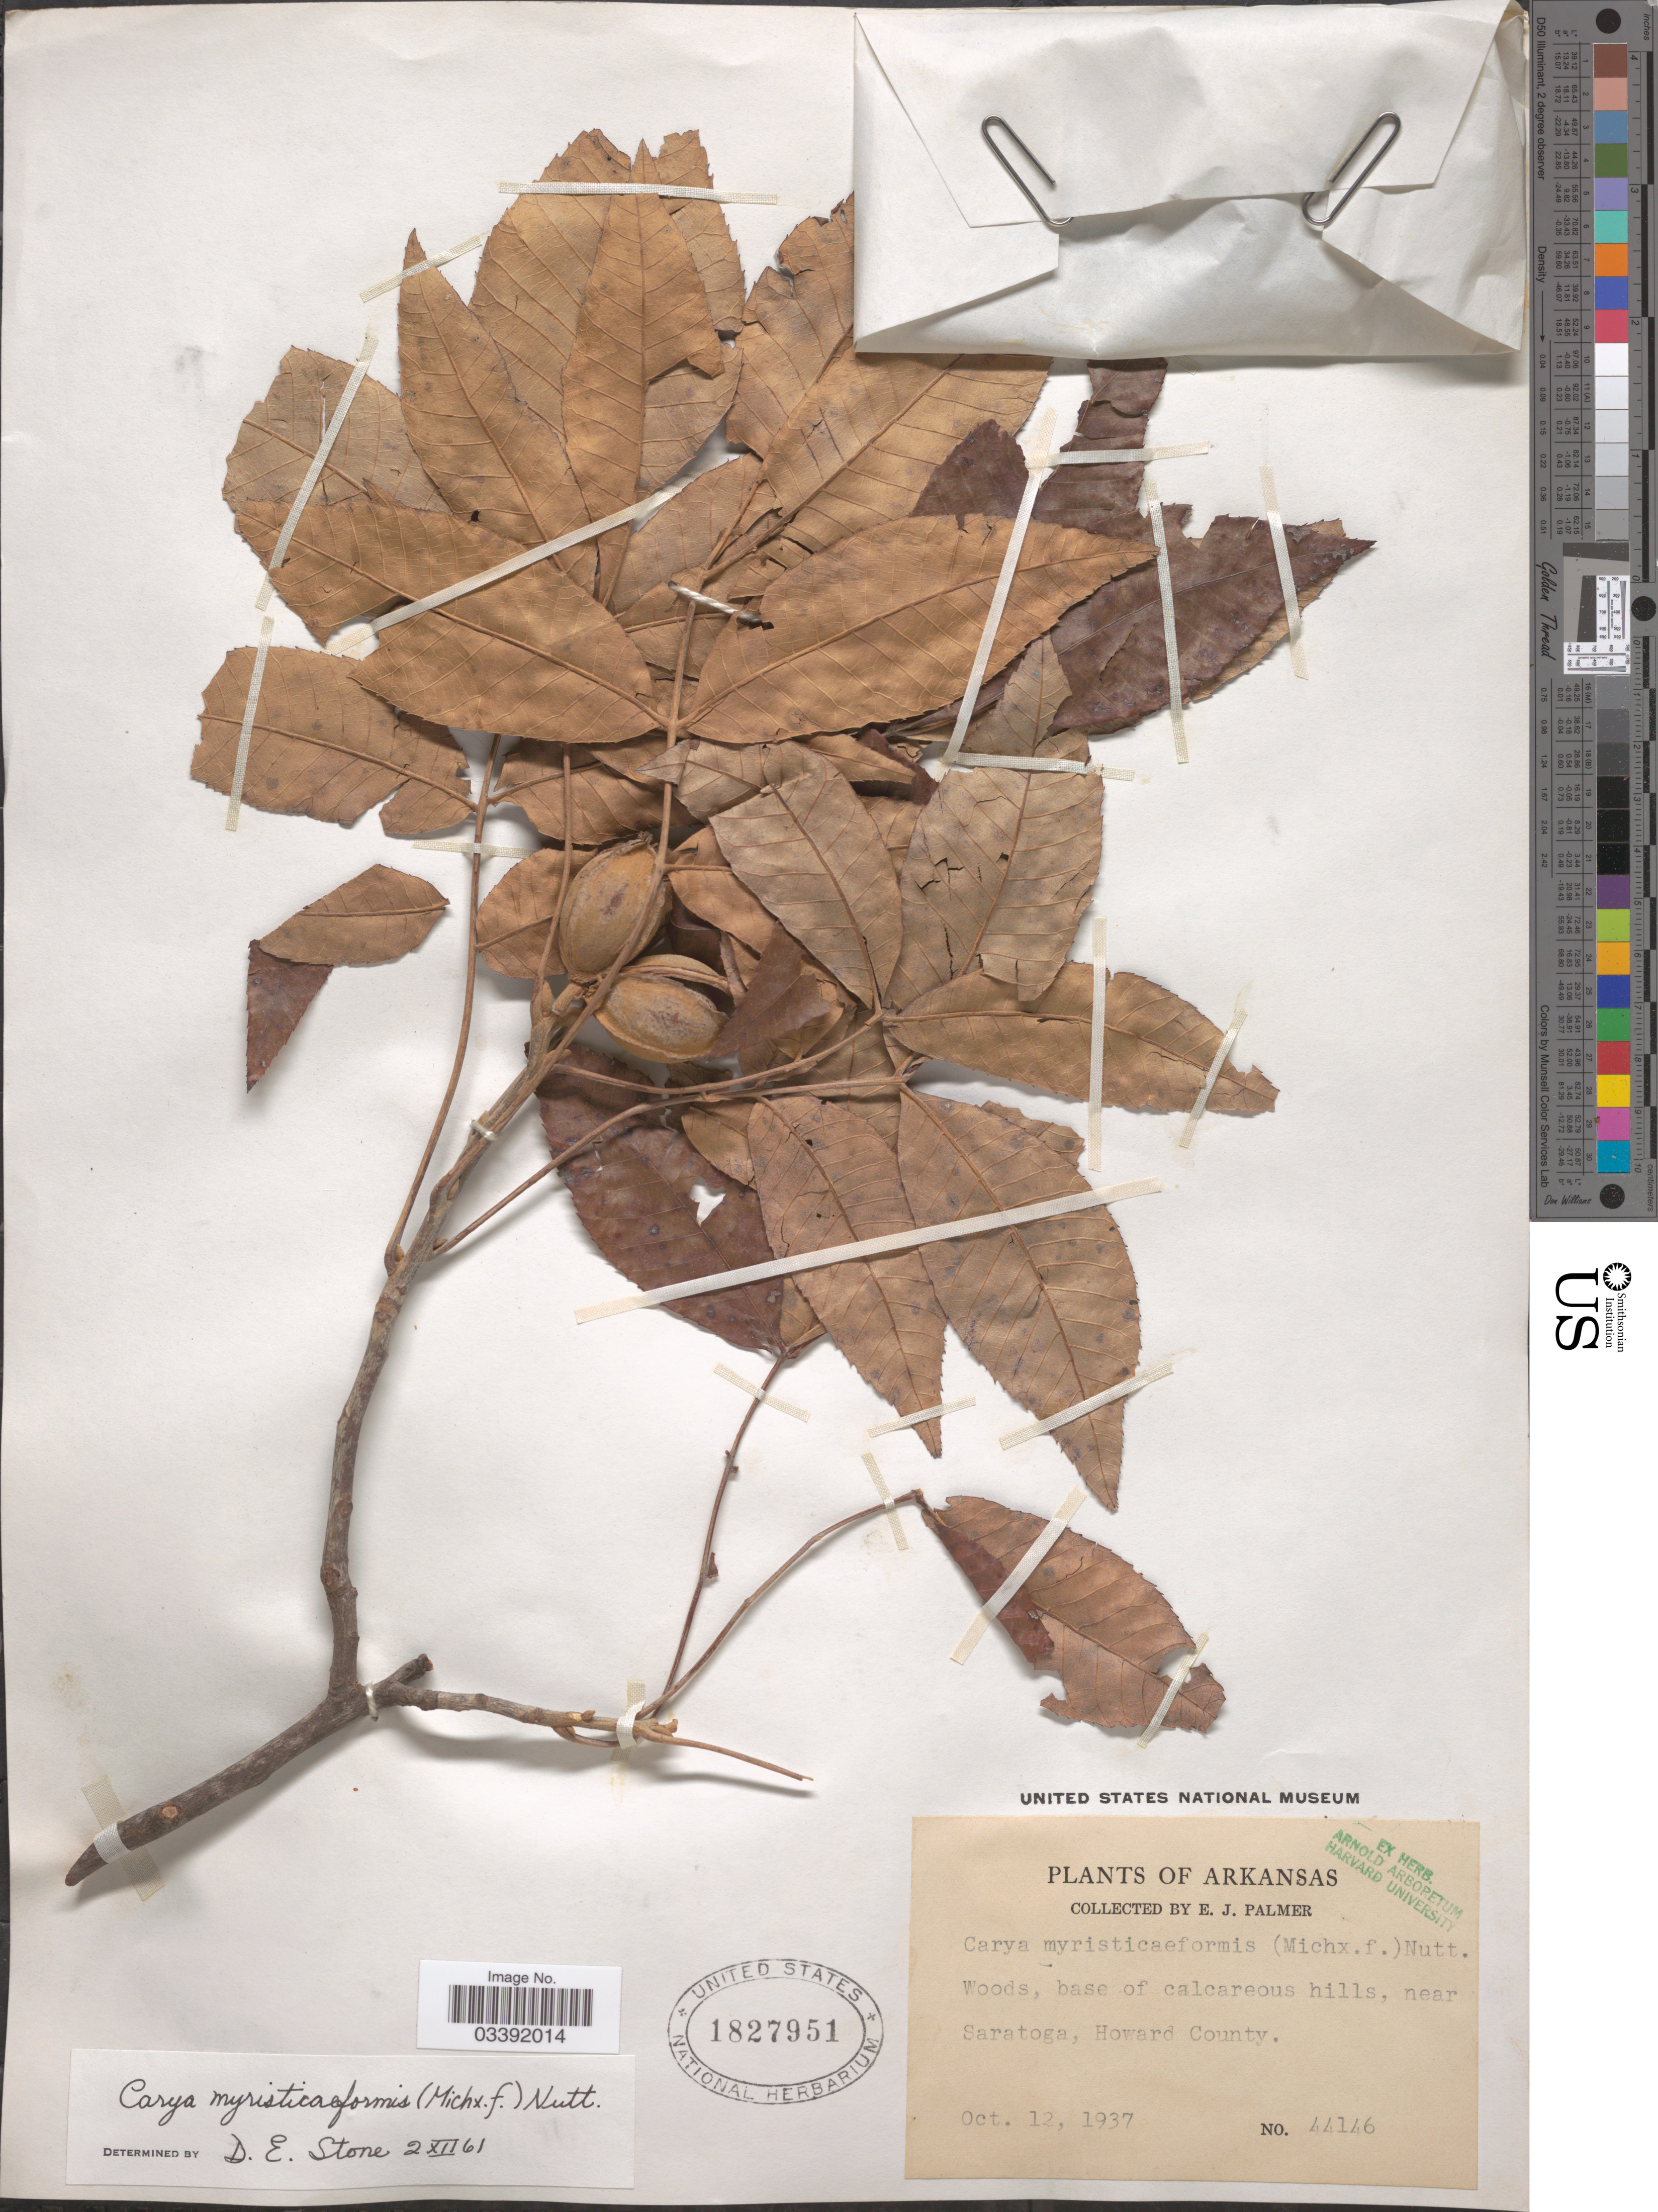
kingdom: Plantae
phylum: Tracheophyta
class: Magnoliopsida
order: Fagales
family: Juglandaceae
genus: Carya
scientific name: Carya myristiciformis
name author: (F. Michx.) Nutt.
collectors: E. J. Palmer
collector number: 44146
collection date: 1937-10-12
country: United States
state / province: Arkansas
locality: Woods, base of calcareous hills, near Saratoga, Howard County.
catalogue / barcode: US 1827951